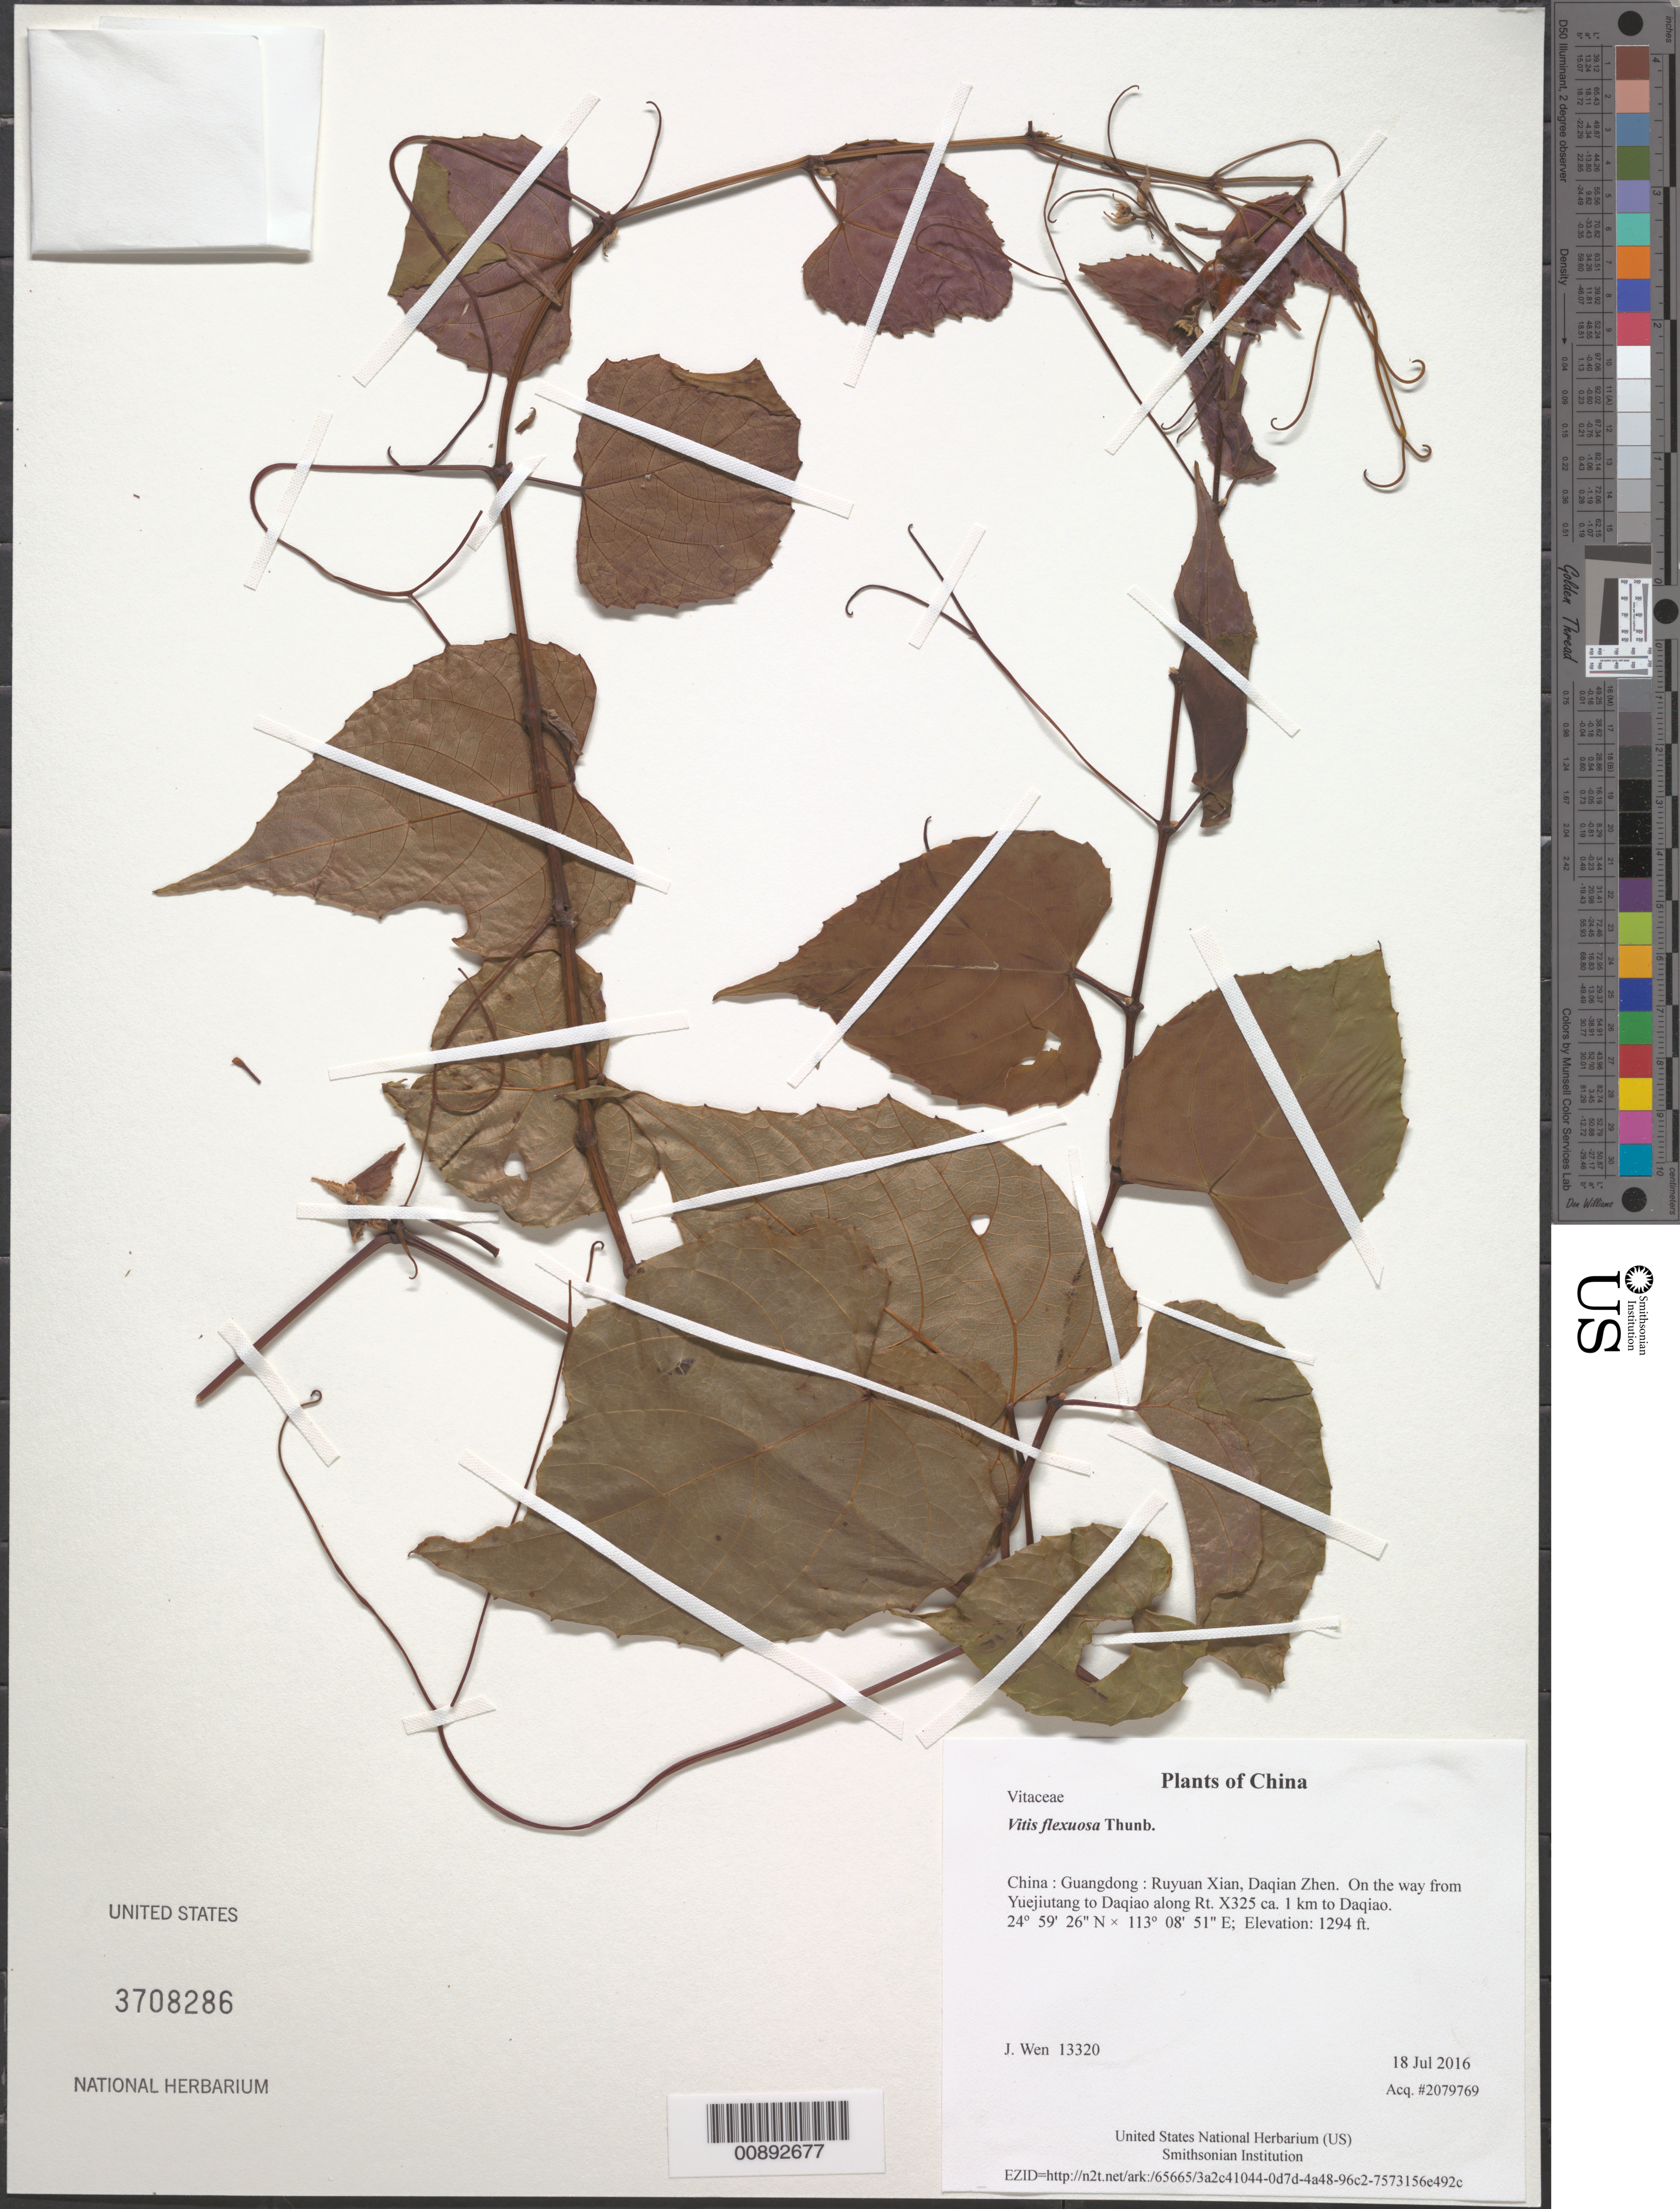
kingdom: Plantae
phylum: Tracheophyta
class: Magnoliopsida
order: Vitales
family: Vitaceae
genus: Vitis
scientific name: Vitis flexuosa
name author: Thunb.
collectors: J. Wen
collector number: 13320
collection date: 2016-07-18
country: China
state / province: Guangdong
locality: Ruyuan Xian, Daqian Zhen. On the way from Yuejiutang to Daqiao along Rt. X325 ca. 1 km to Daqiao.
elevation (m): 394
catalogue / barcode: US 3708286